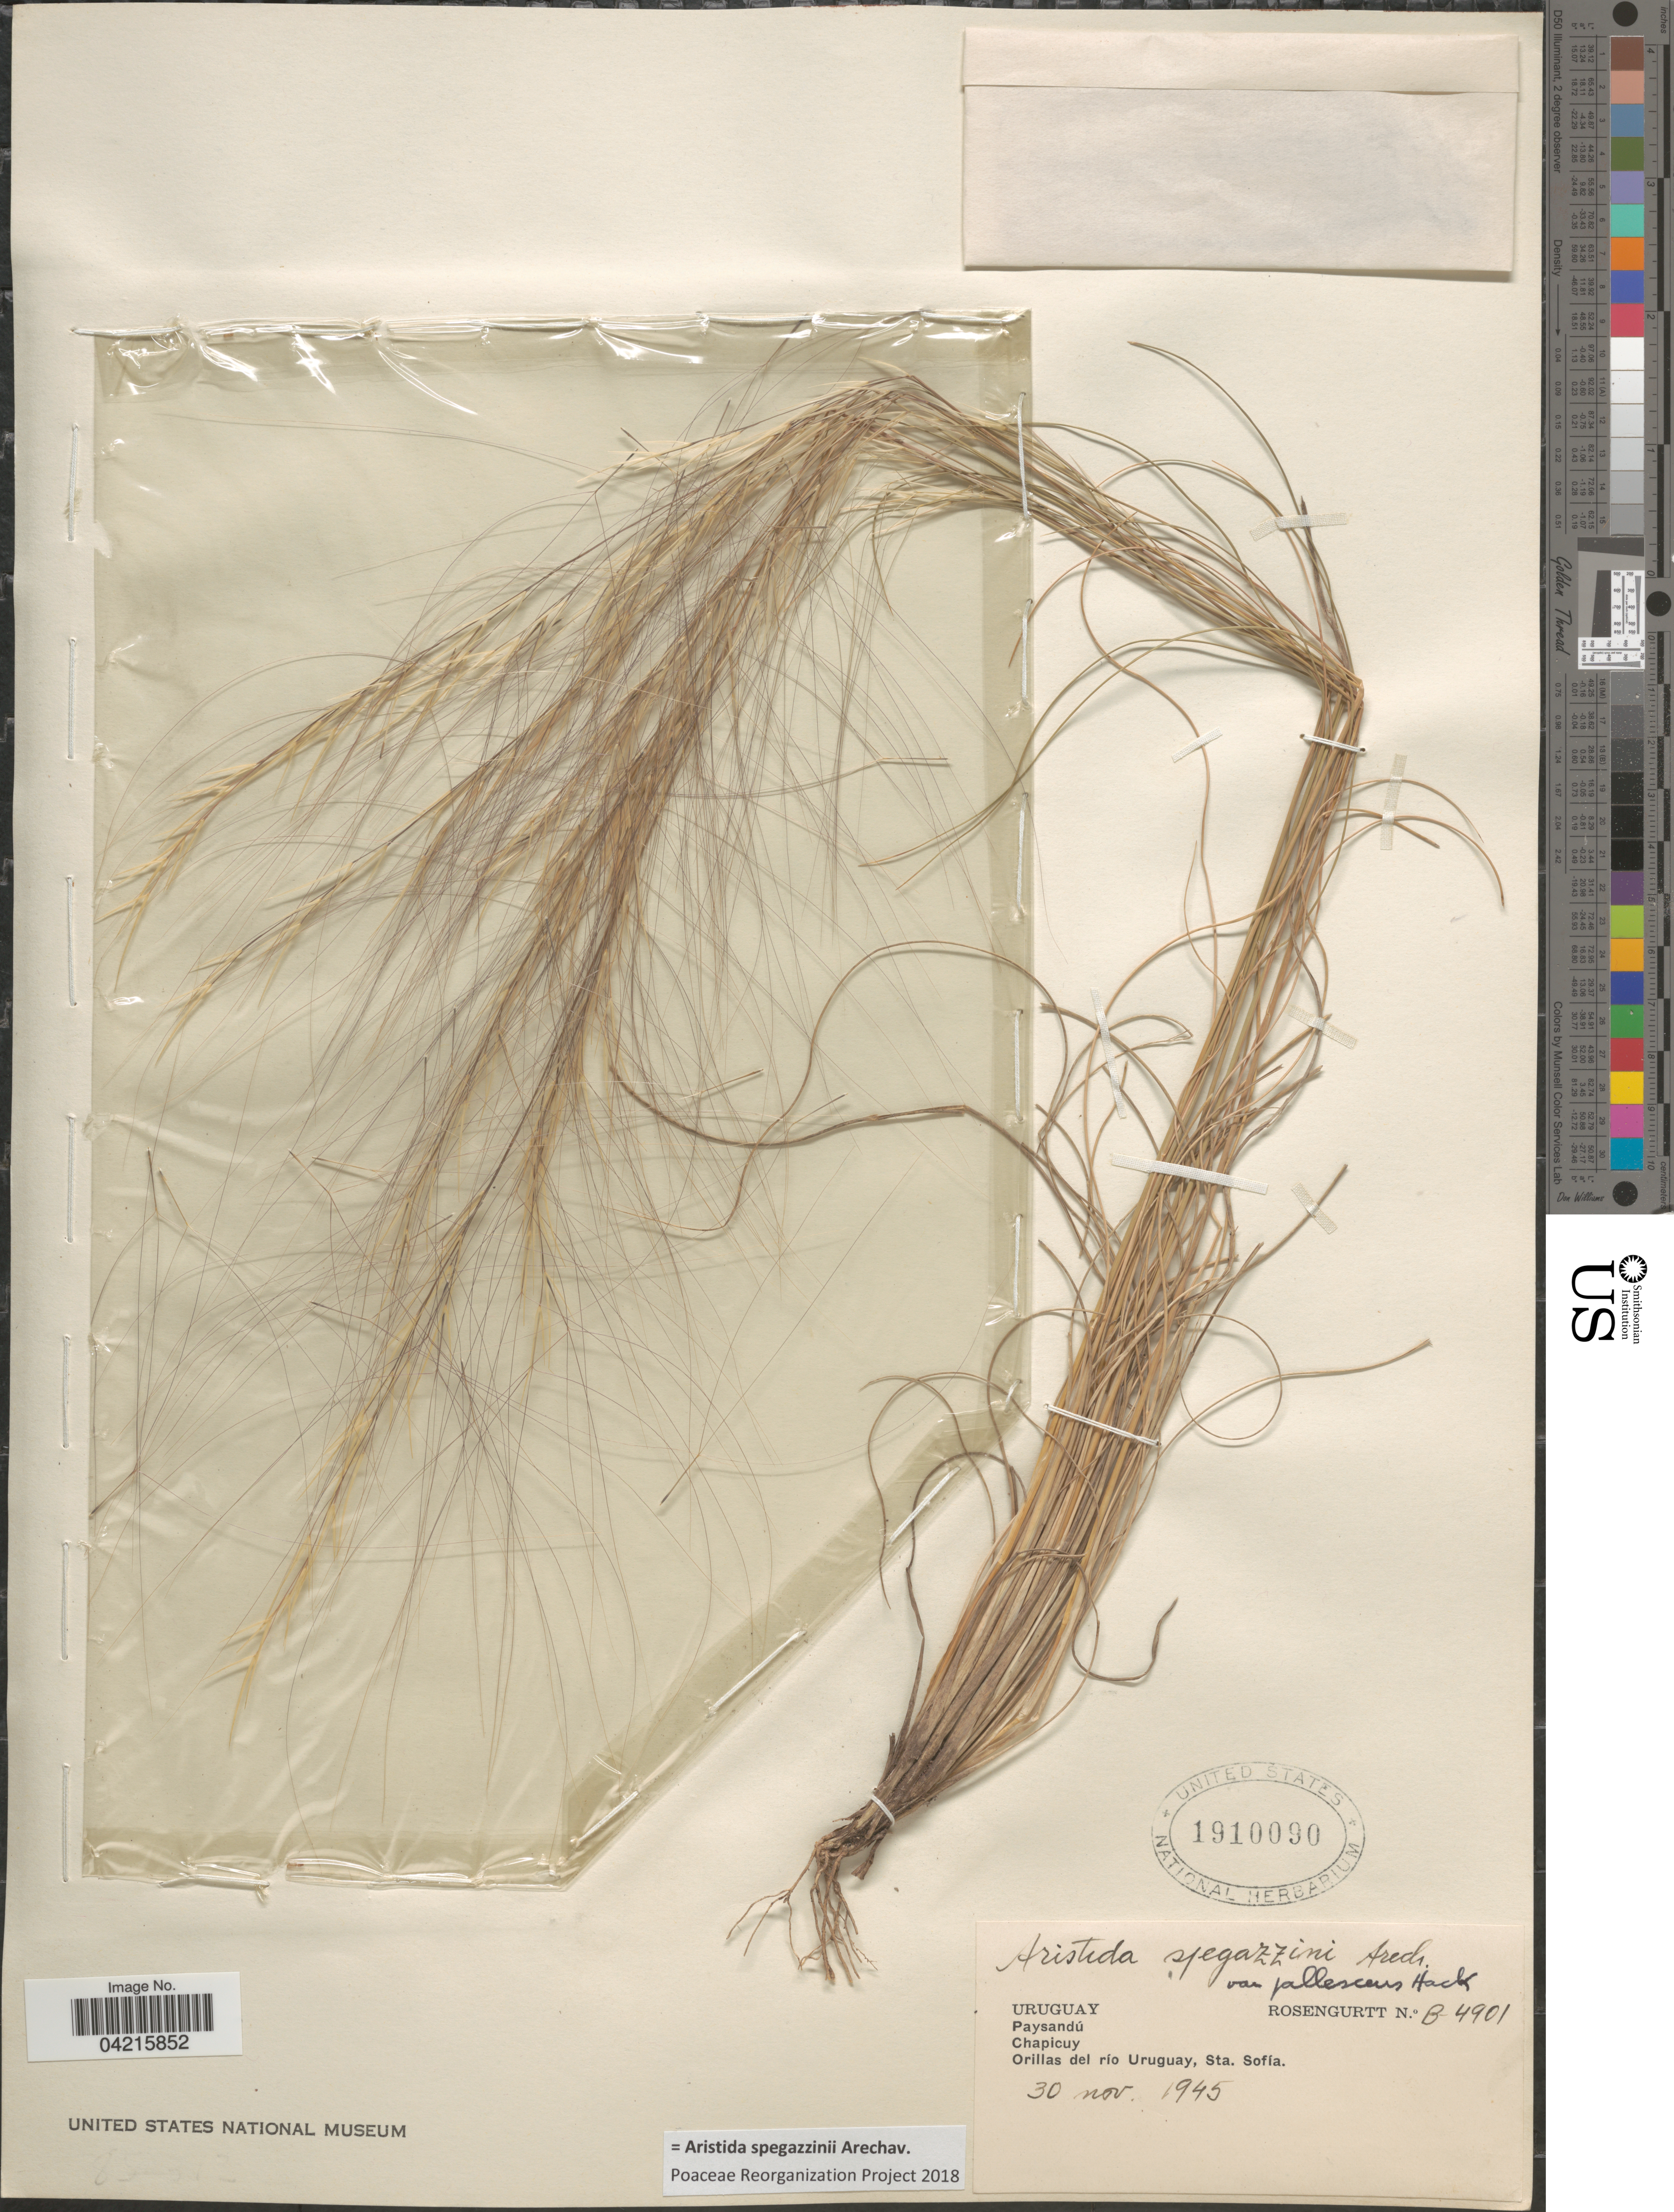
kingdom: Plantae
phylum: Tracheophyta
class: Liliopsida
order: Poales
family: Poaceae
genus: Aristida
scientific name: Aristida spegazzinii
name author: Arechav.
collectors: Rosengurtt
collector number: B4901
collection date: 1945-11-30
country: Uruguay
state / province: Paysandu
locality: Chapicuy. Orillas del río Uruguay, Sta. Sofía.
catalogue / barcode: US 1910090